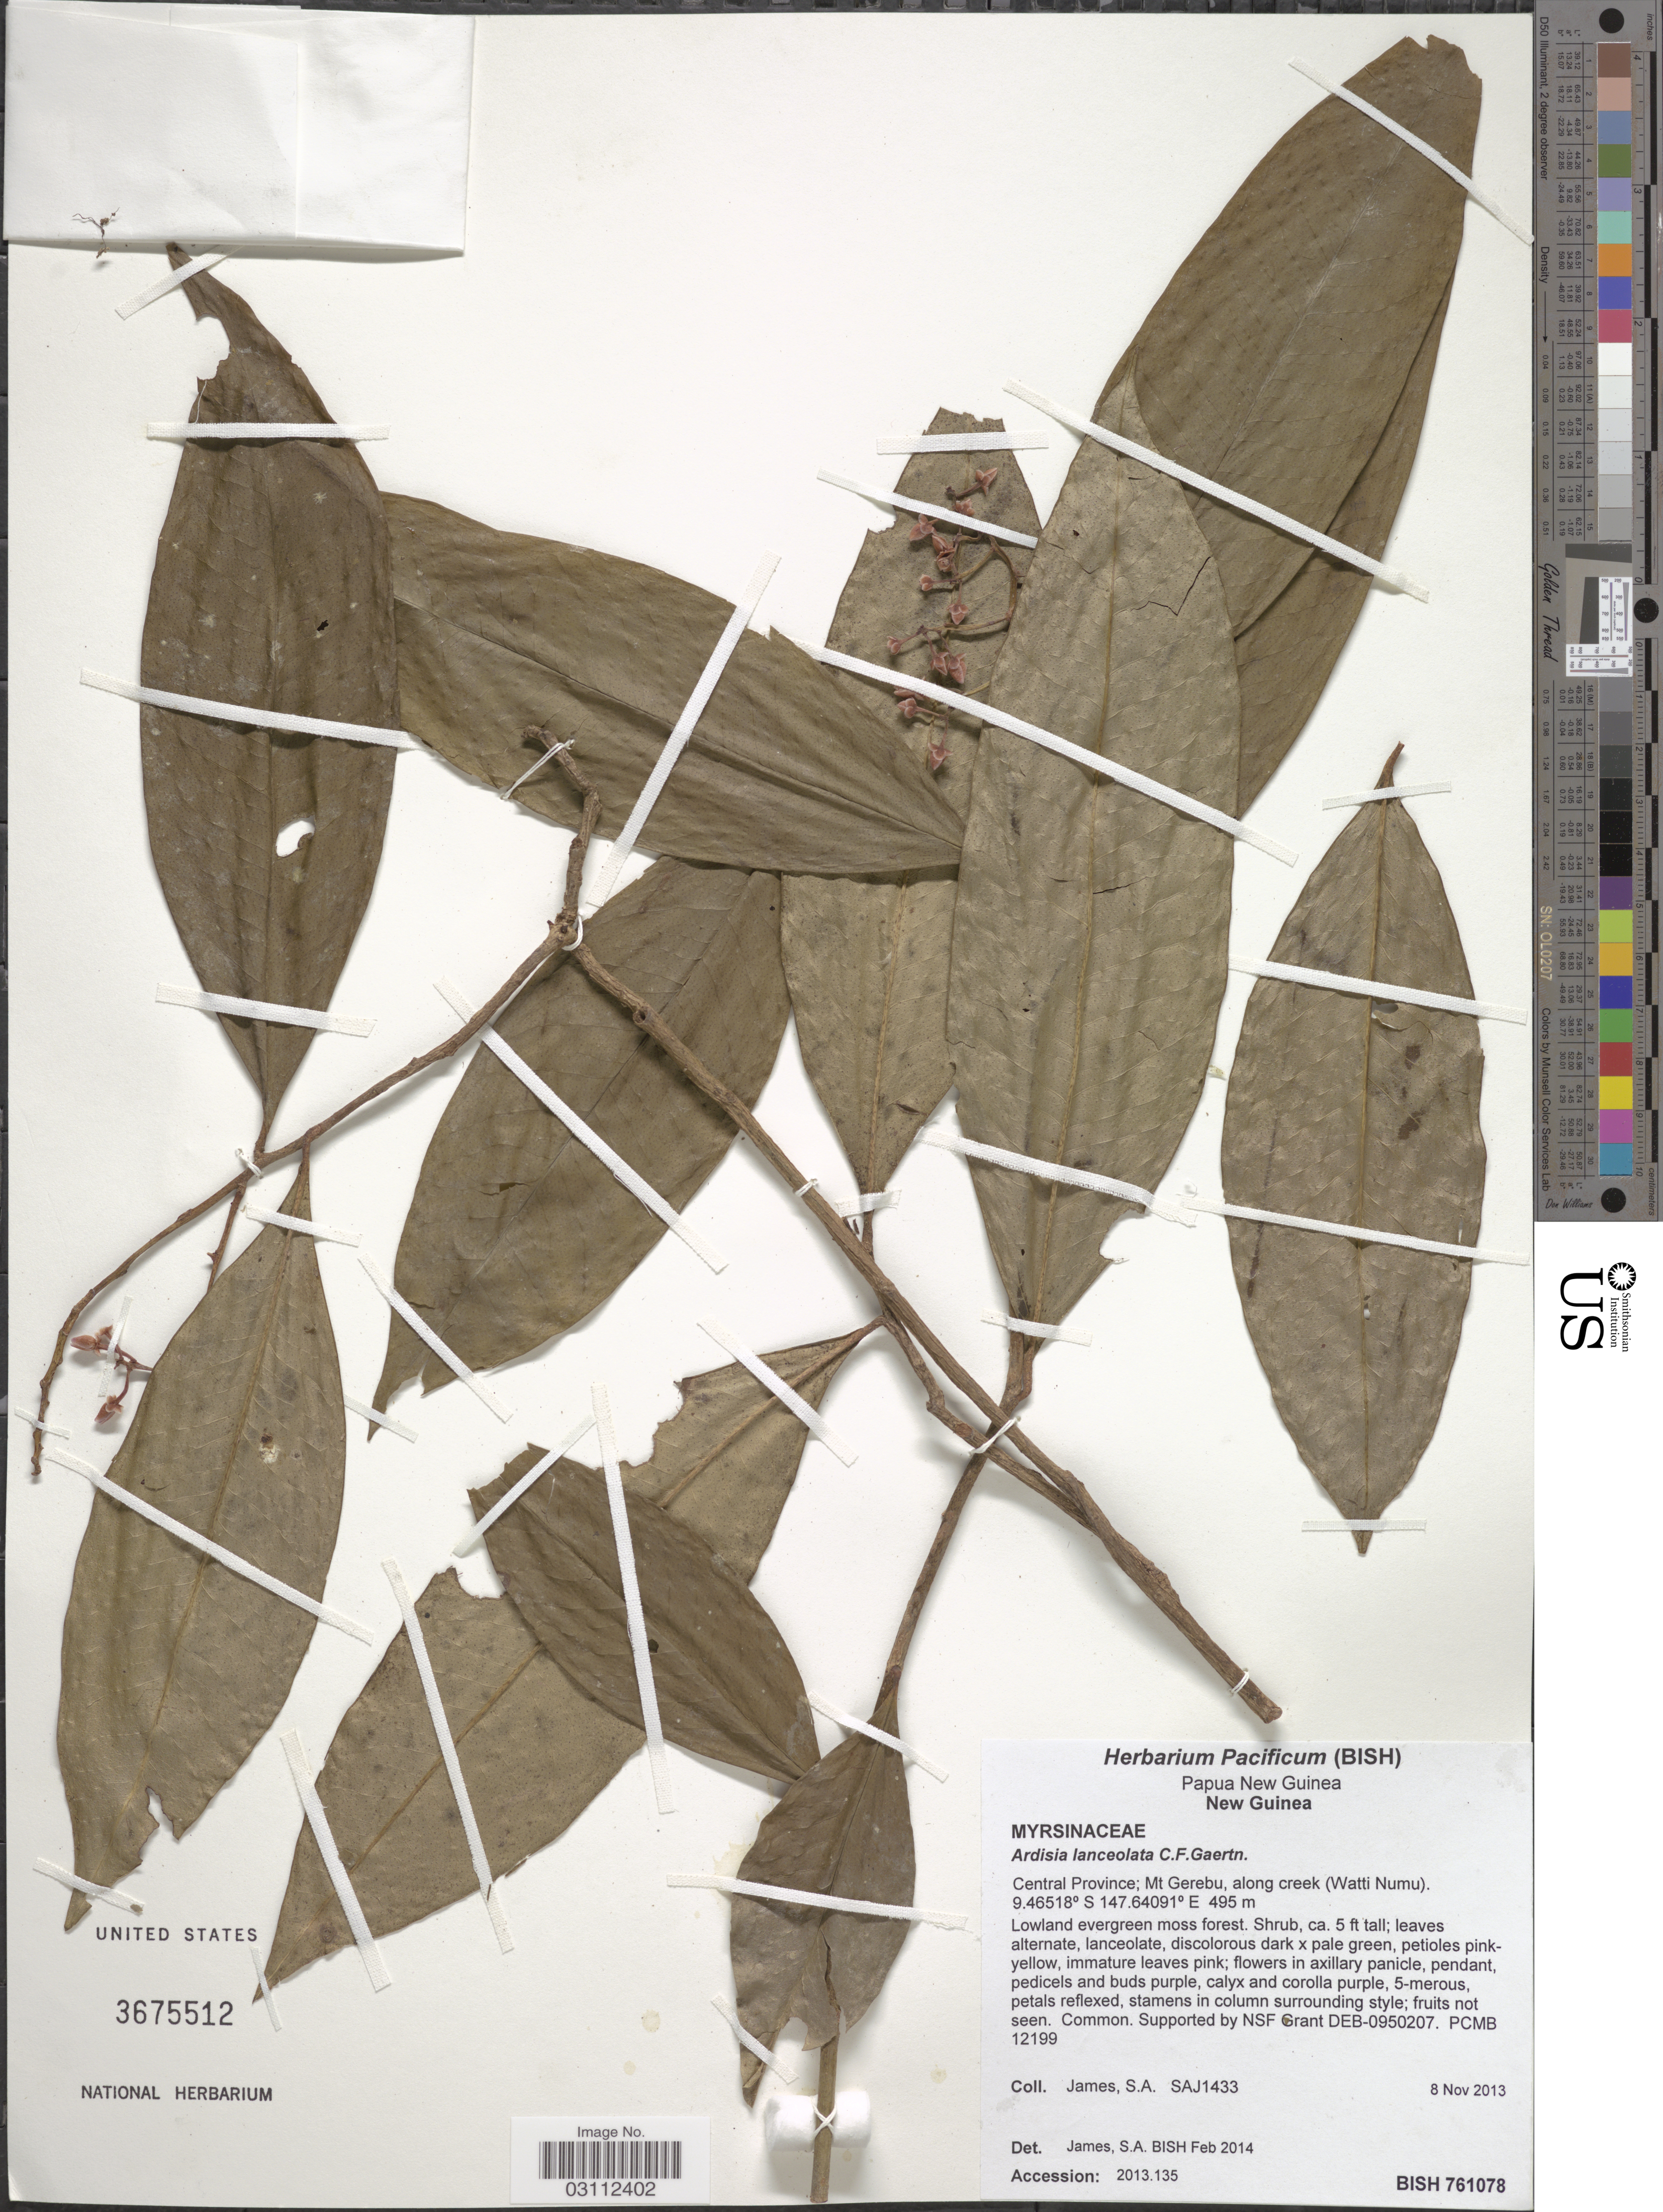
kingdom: Plantae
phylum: Tracheophyta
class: Magnoliopsida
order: Ericales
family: Primulaceae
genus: Ardisia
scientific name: Ardisia lanceolata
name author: Roxb.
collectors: S. James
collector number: SAJ1433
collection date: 2013-11-08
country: Papua New Guinea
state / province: Central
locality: New Guinea. Central Province; Mt Gerebu, along creek (Watti Numu).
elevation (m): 495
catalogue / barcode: US 3675512